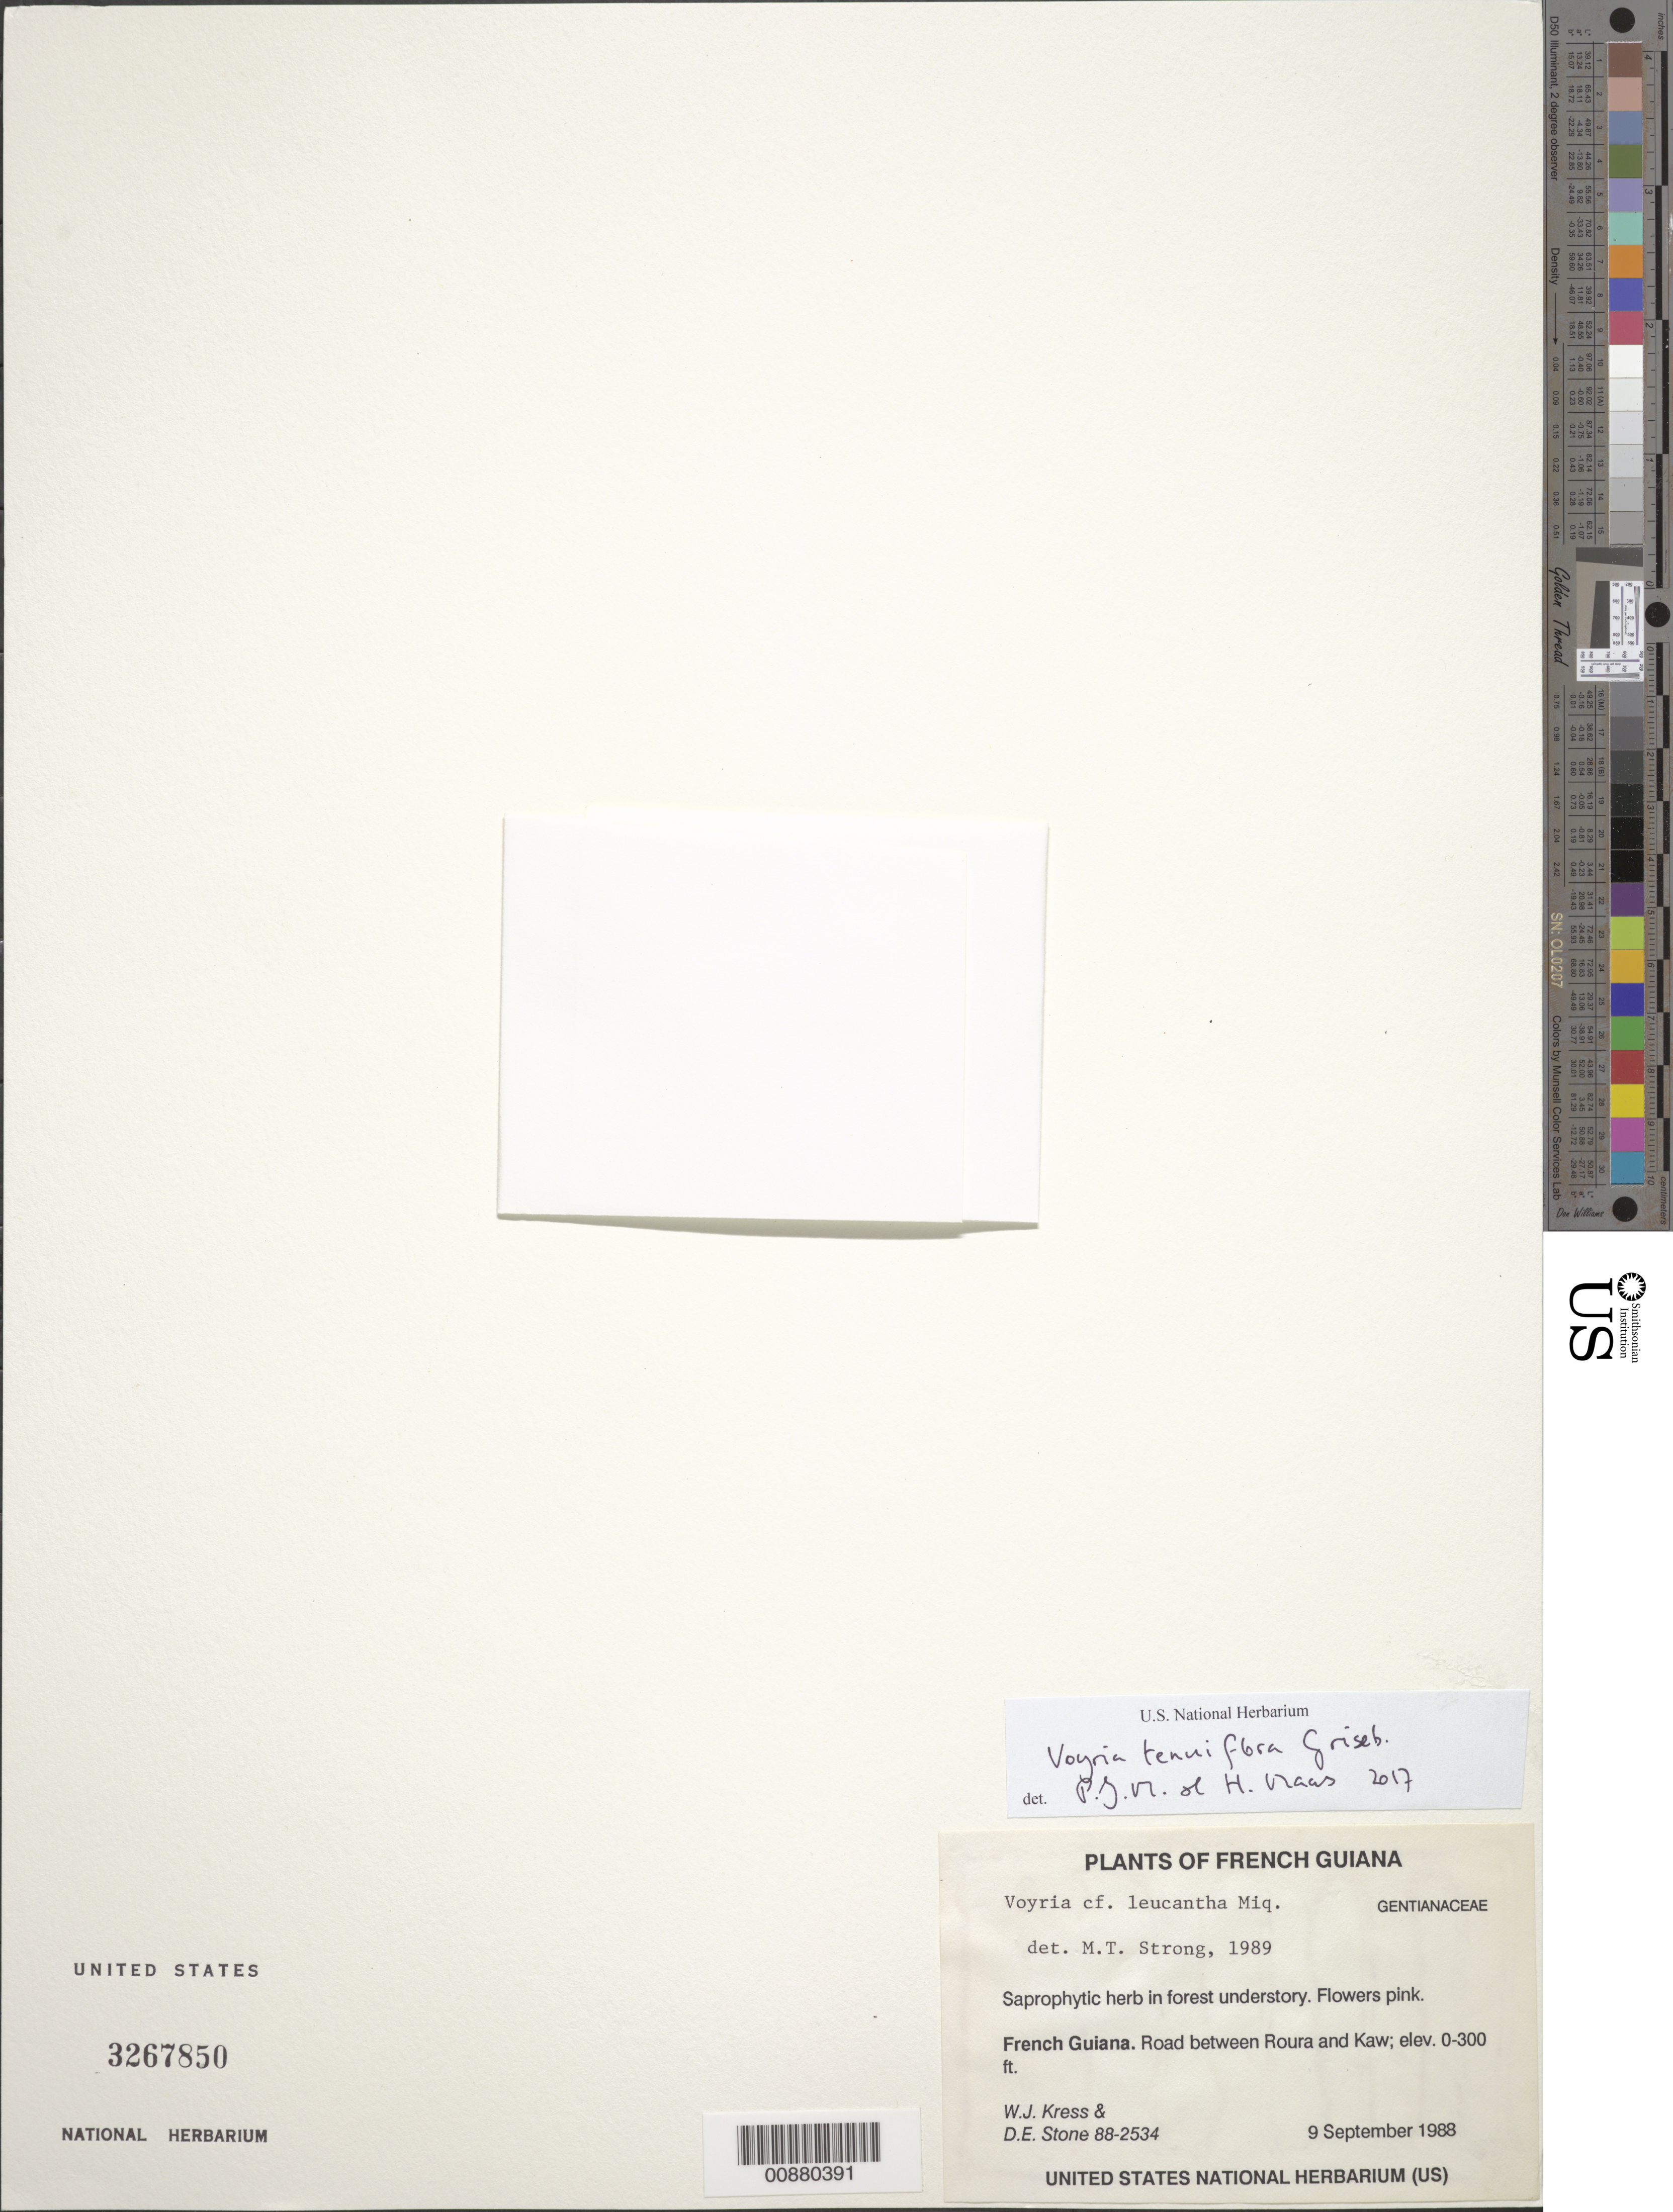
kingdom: Plantae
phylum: Tracheophyta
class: Magnoliopsida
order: Gentianales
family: Gentianaceae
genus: Voyria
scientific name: Voyria tenuiflora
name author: Griseb.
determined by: Maas, P. J. M., Curator of the herbarium (U), Nationaal Herbarium Nederland (NETHERLANDS)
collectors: W. J. Kress & D. E. Stone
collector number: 88 2534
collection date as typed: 9-Sep-88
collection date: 1988-09-09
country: French Guiana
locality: Roura to Kaw, road between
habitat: Forest understory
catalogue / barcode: US 3267850